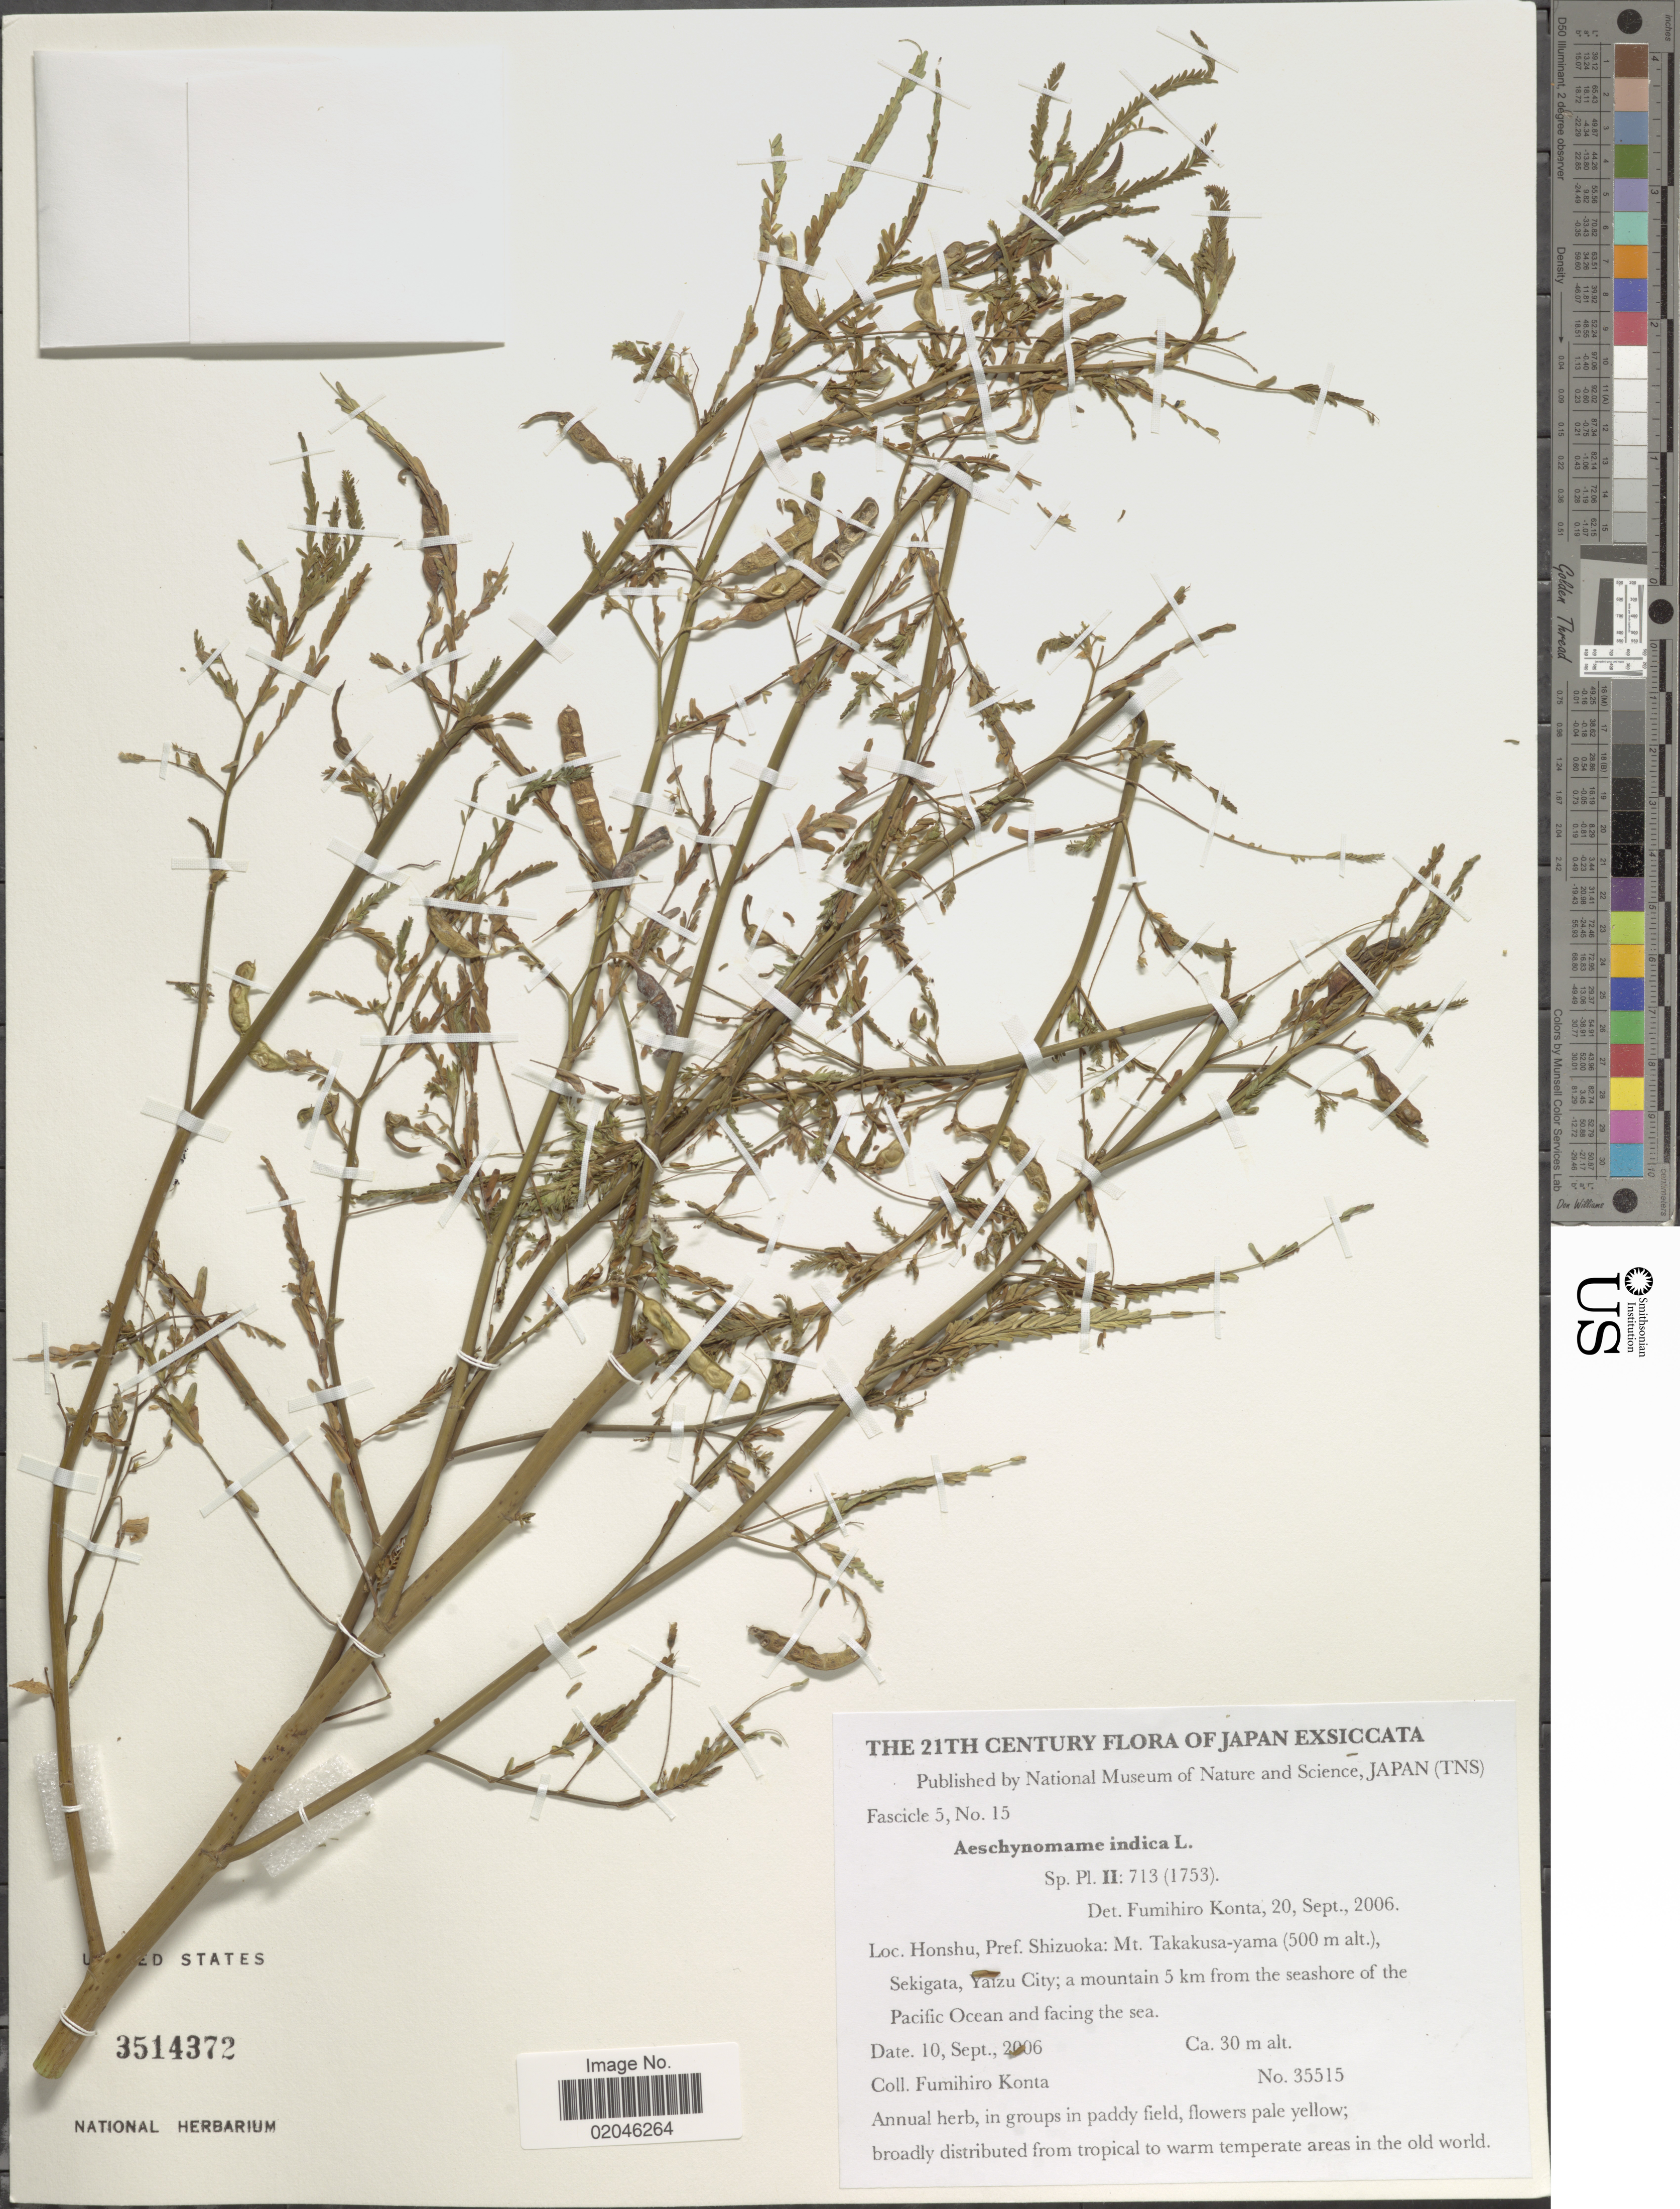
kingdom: Plantae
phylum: Tracheophyta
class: Magnoliopsida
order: Fabales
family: Fabaceae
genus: Aeschynomene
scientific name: Aeschynomene indica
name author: L.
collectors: F. Konta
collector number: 35515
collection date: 2006-09-10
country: Japan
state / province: Sizuoka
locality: Honshu, Shizuoka: Mt. Takakusa-yama, Sekigata, Yaizu City; 1 mountain 5 km from the seashore of the Pacific Ocean and facing the sea.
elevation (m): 30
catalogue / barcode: US 3514372